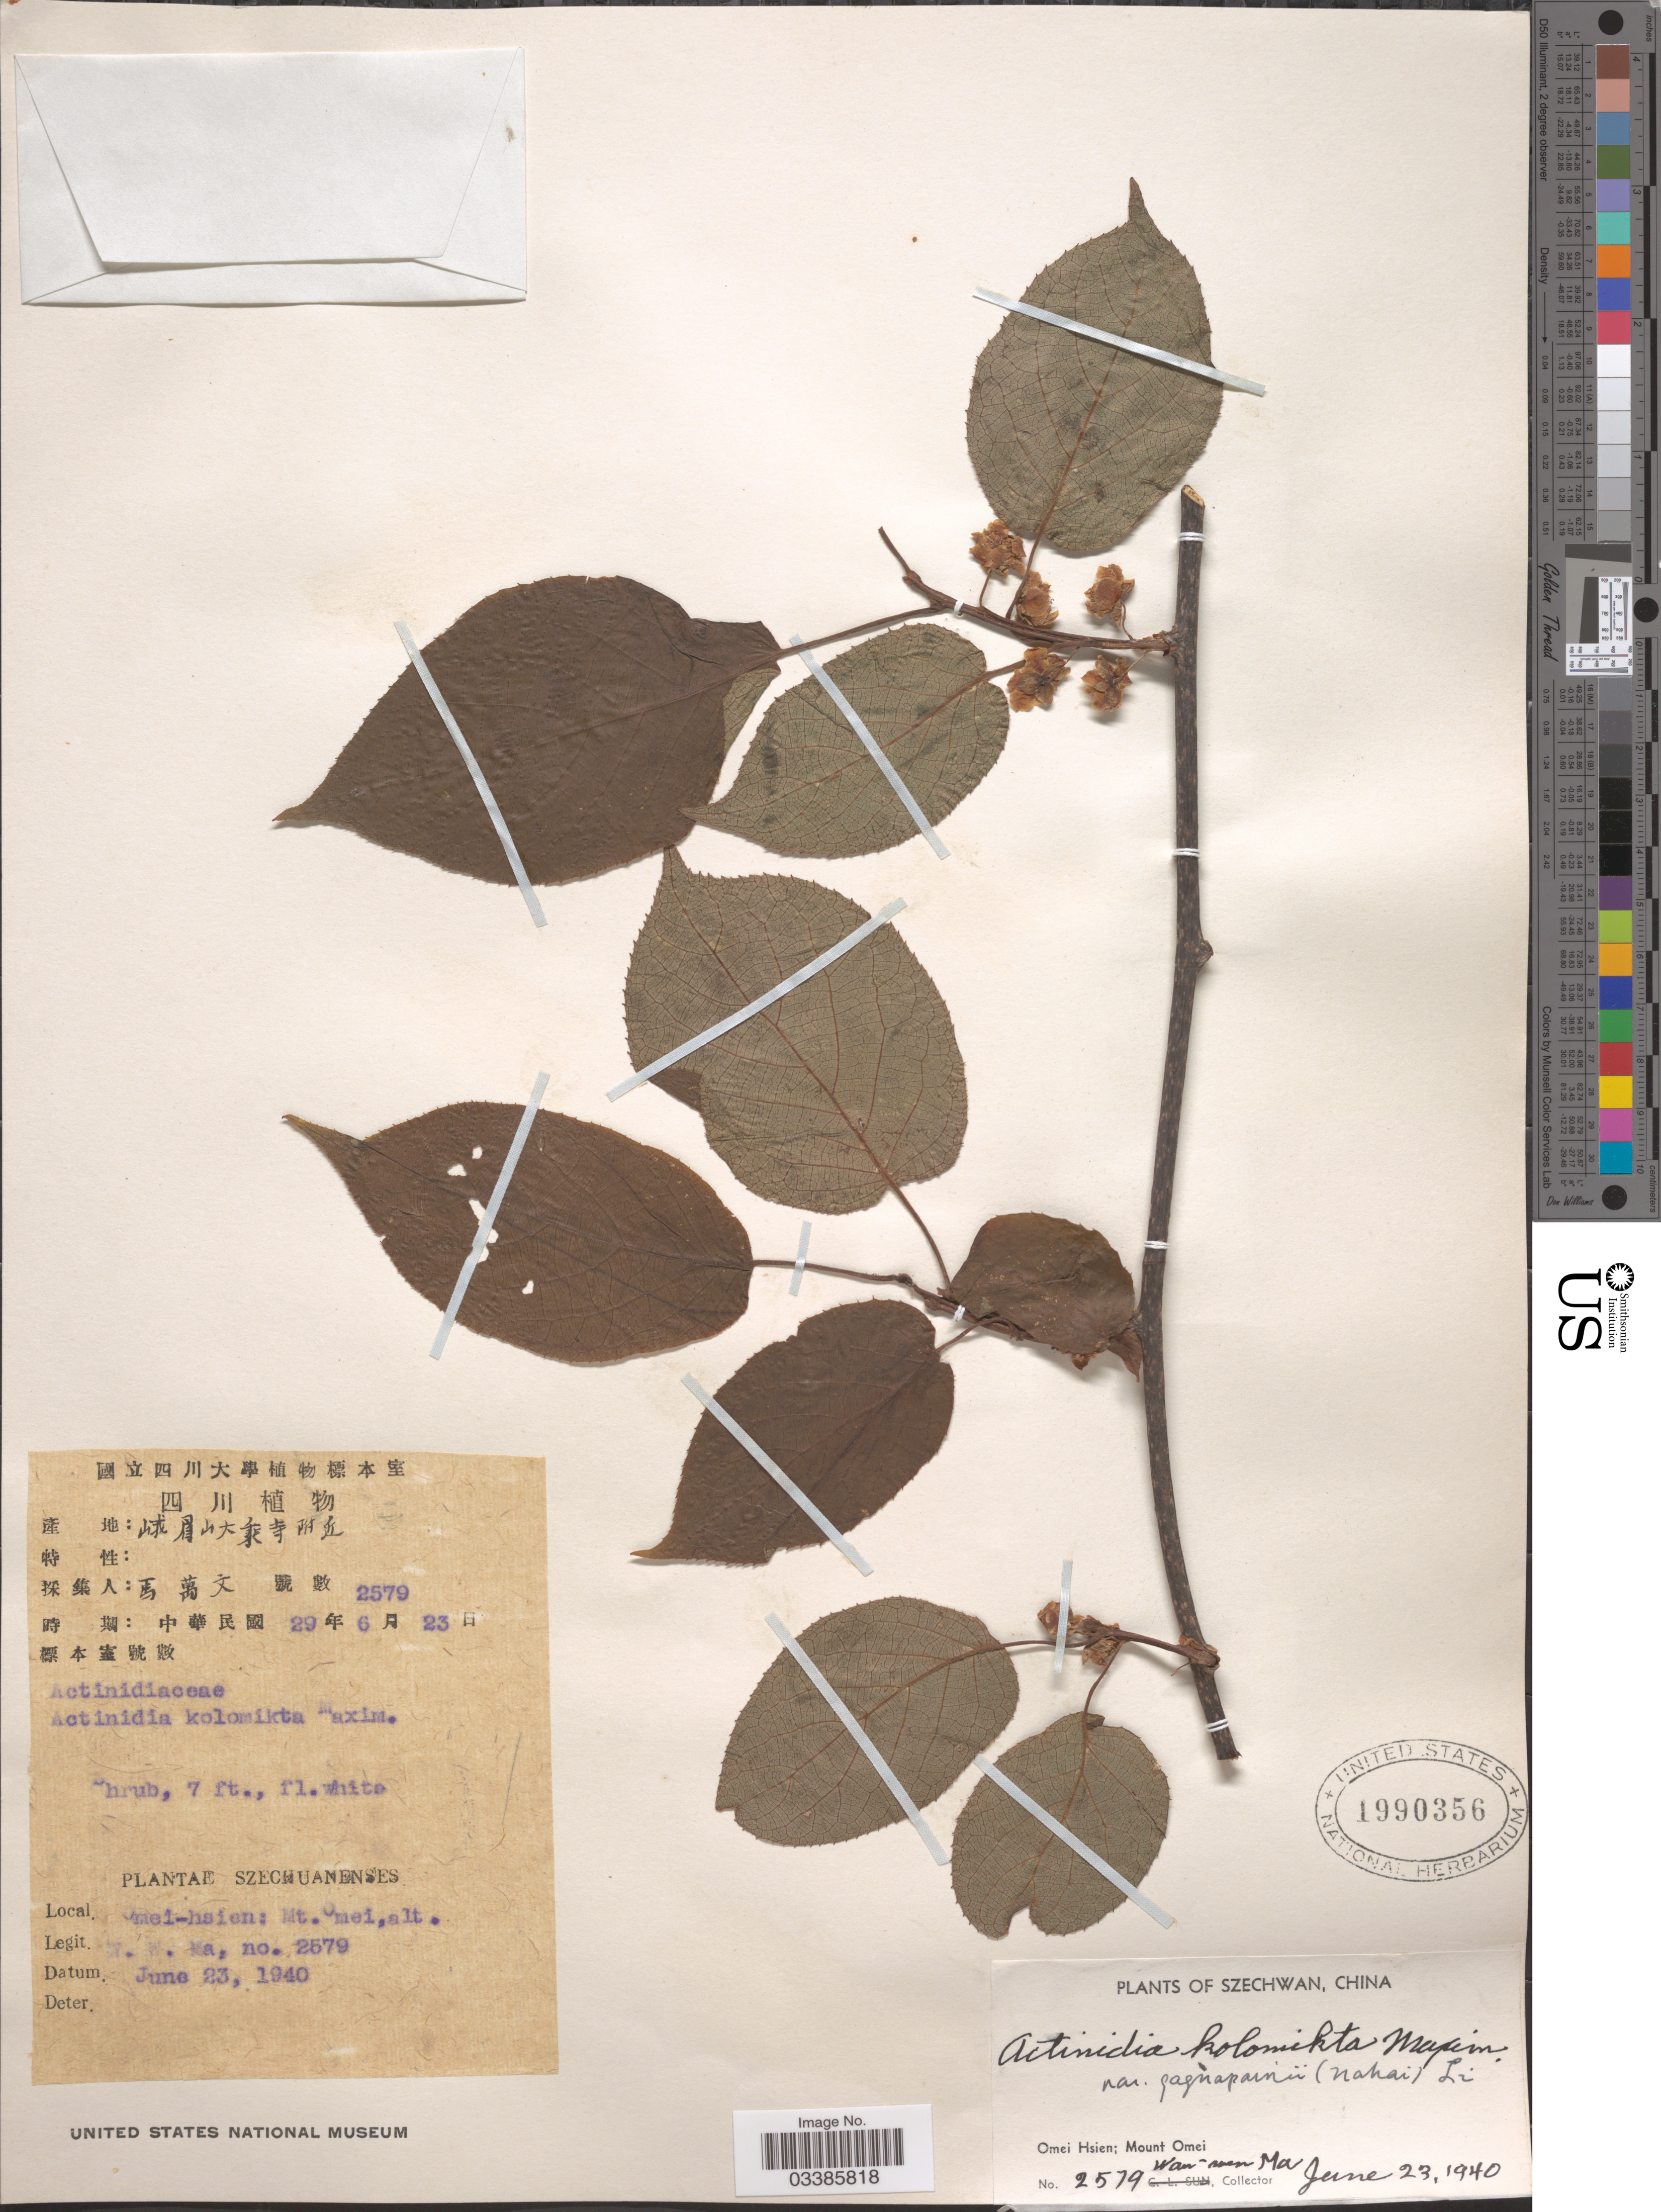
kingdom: Plantae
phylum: Tracheophyta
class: Magnoliopsida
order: Ericales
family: Actinidiaceae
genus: Actinidia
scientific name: Actinidia kolomikta var. gagnepainii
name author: (Nakai) H.L. Li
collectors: W. Ma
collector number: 2579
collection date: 1940-06-23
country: China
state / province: Sichuan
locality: Szechwan. Omei Hsien; Mount Omei.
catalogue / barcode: US 1990356